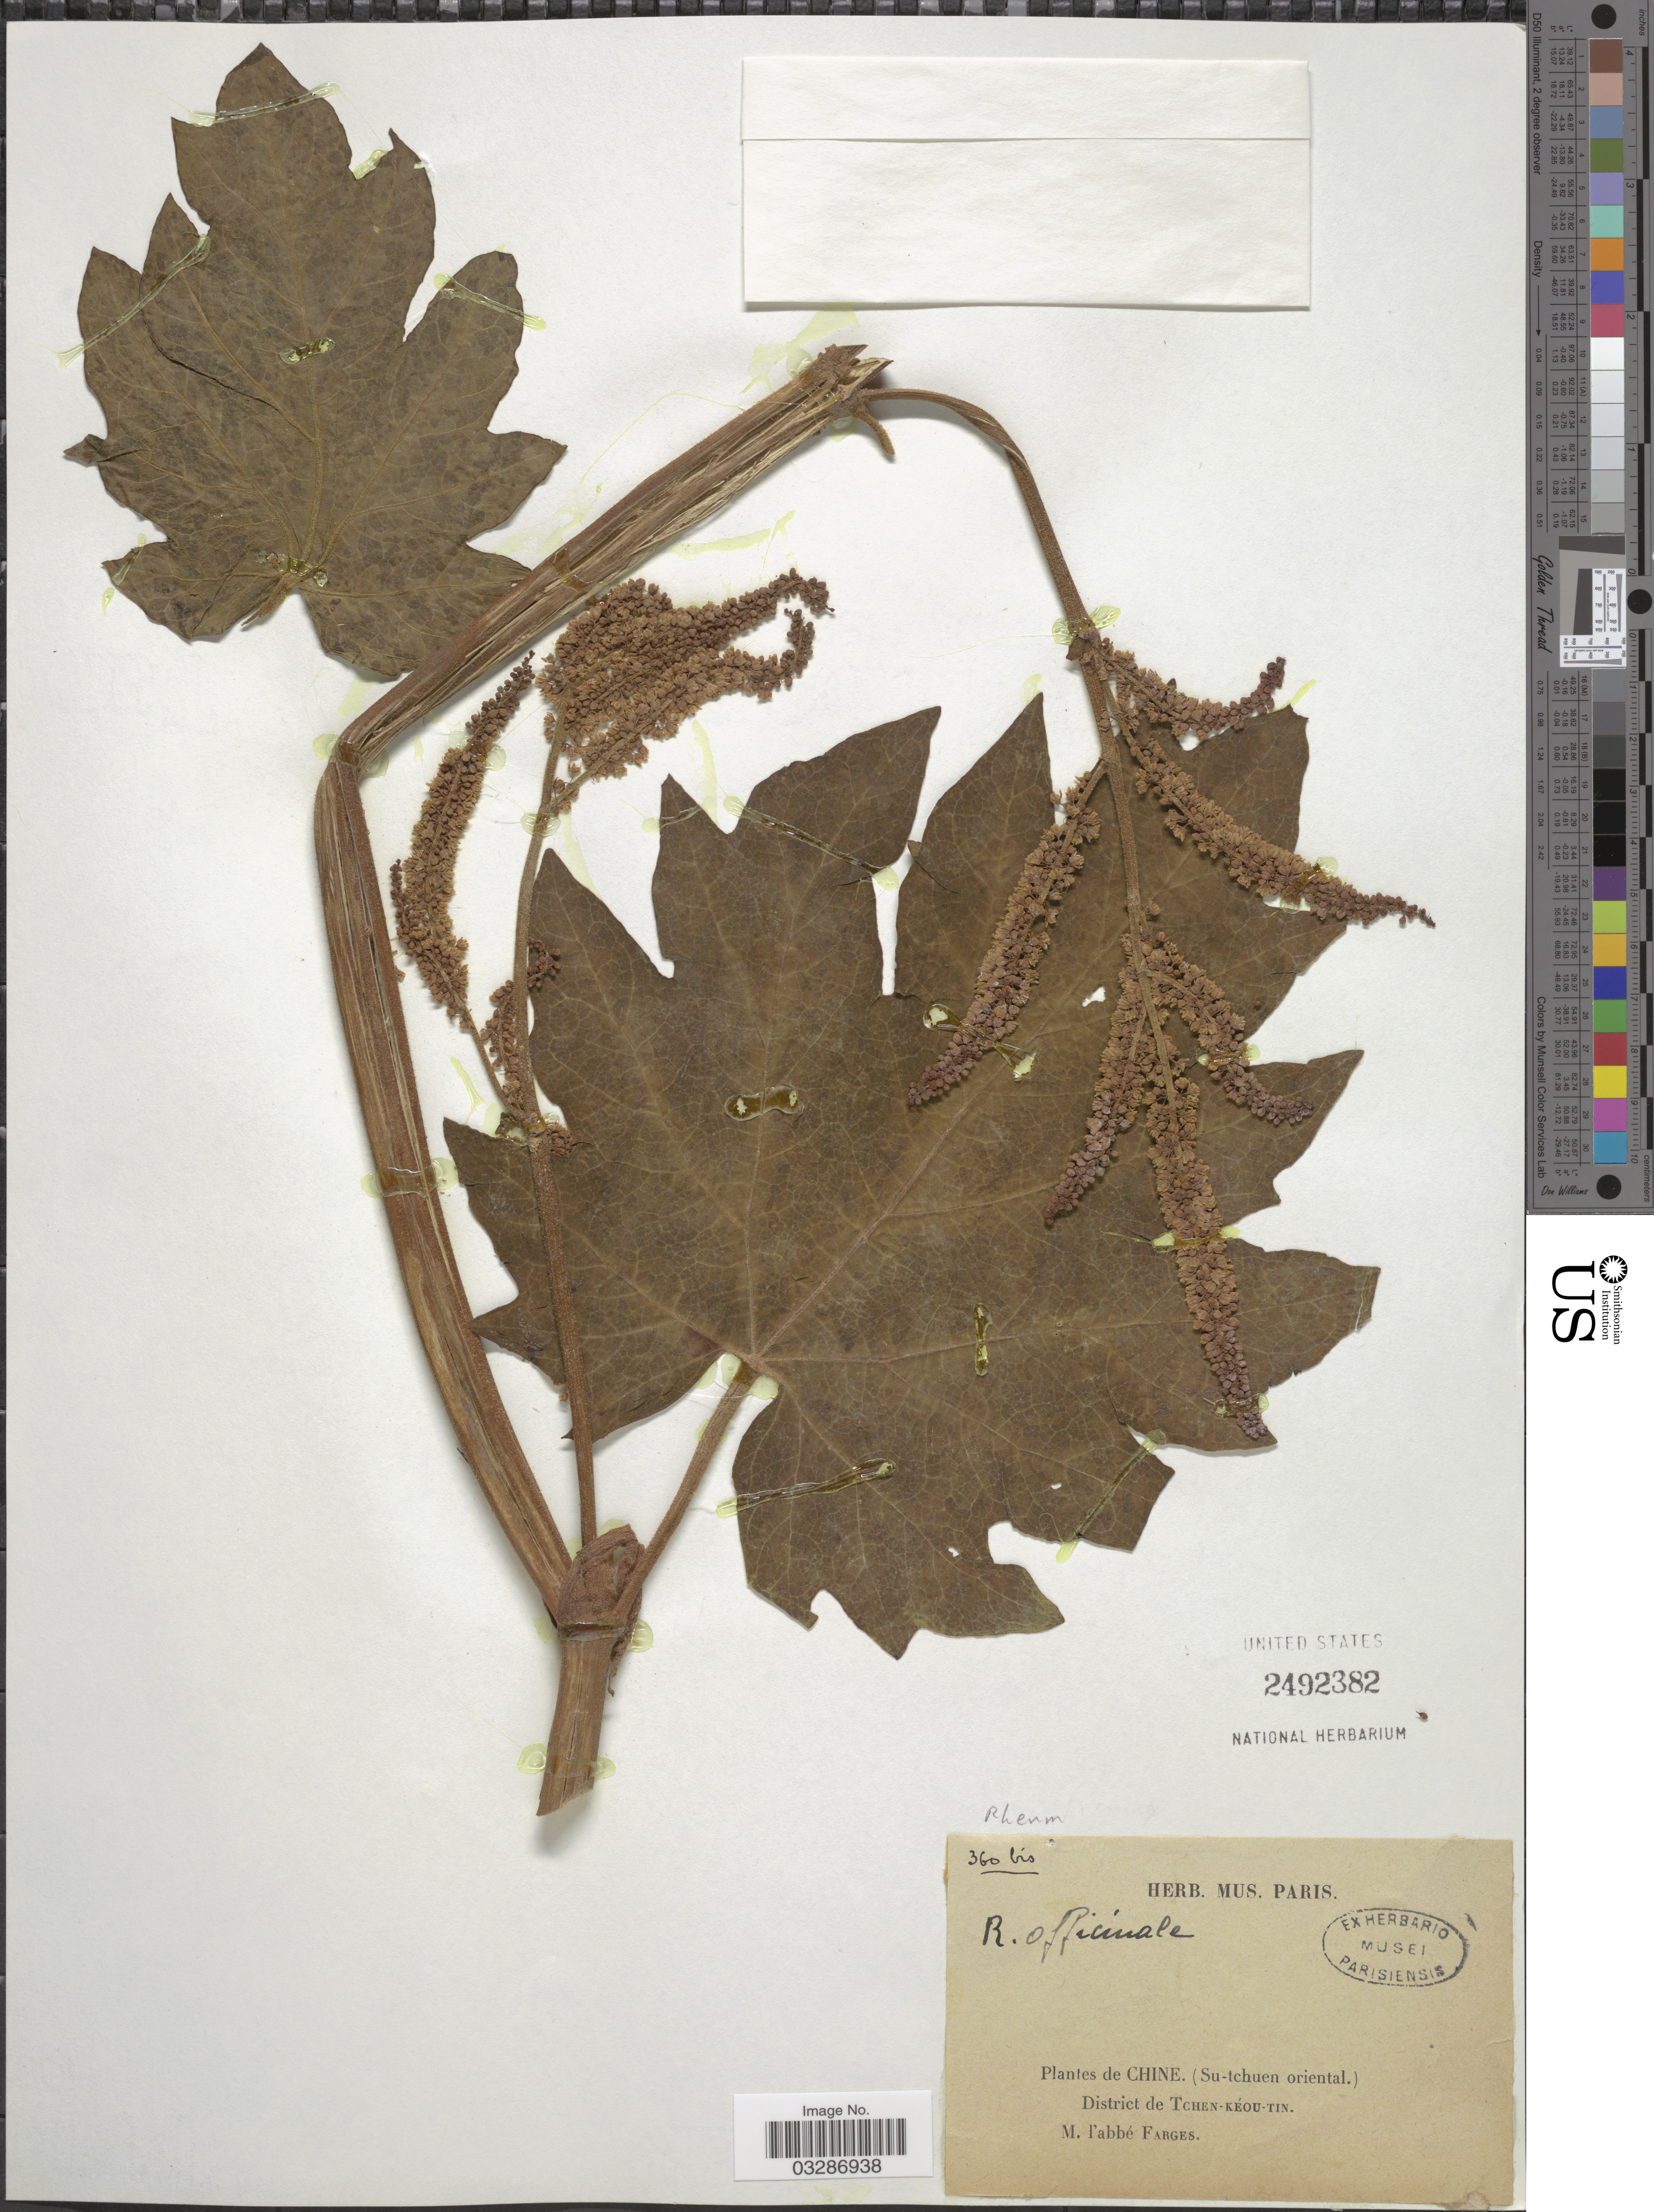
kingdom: Plantae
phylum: Tracheophyta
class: Magnoliopsida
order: Caryophyllales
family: Polygonaceae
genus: Rheum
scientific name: Rheum officinale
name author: Baill.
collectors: M. Farges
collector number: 360bis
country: China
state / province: Sichuan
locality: Chine. (Su-tchuen oriental.). District de Tchen-Kéou-Tin.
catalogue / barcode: US 2492382